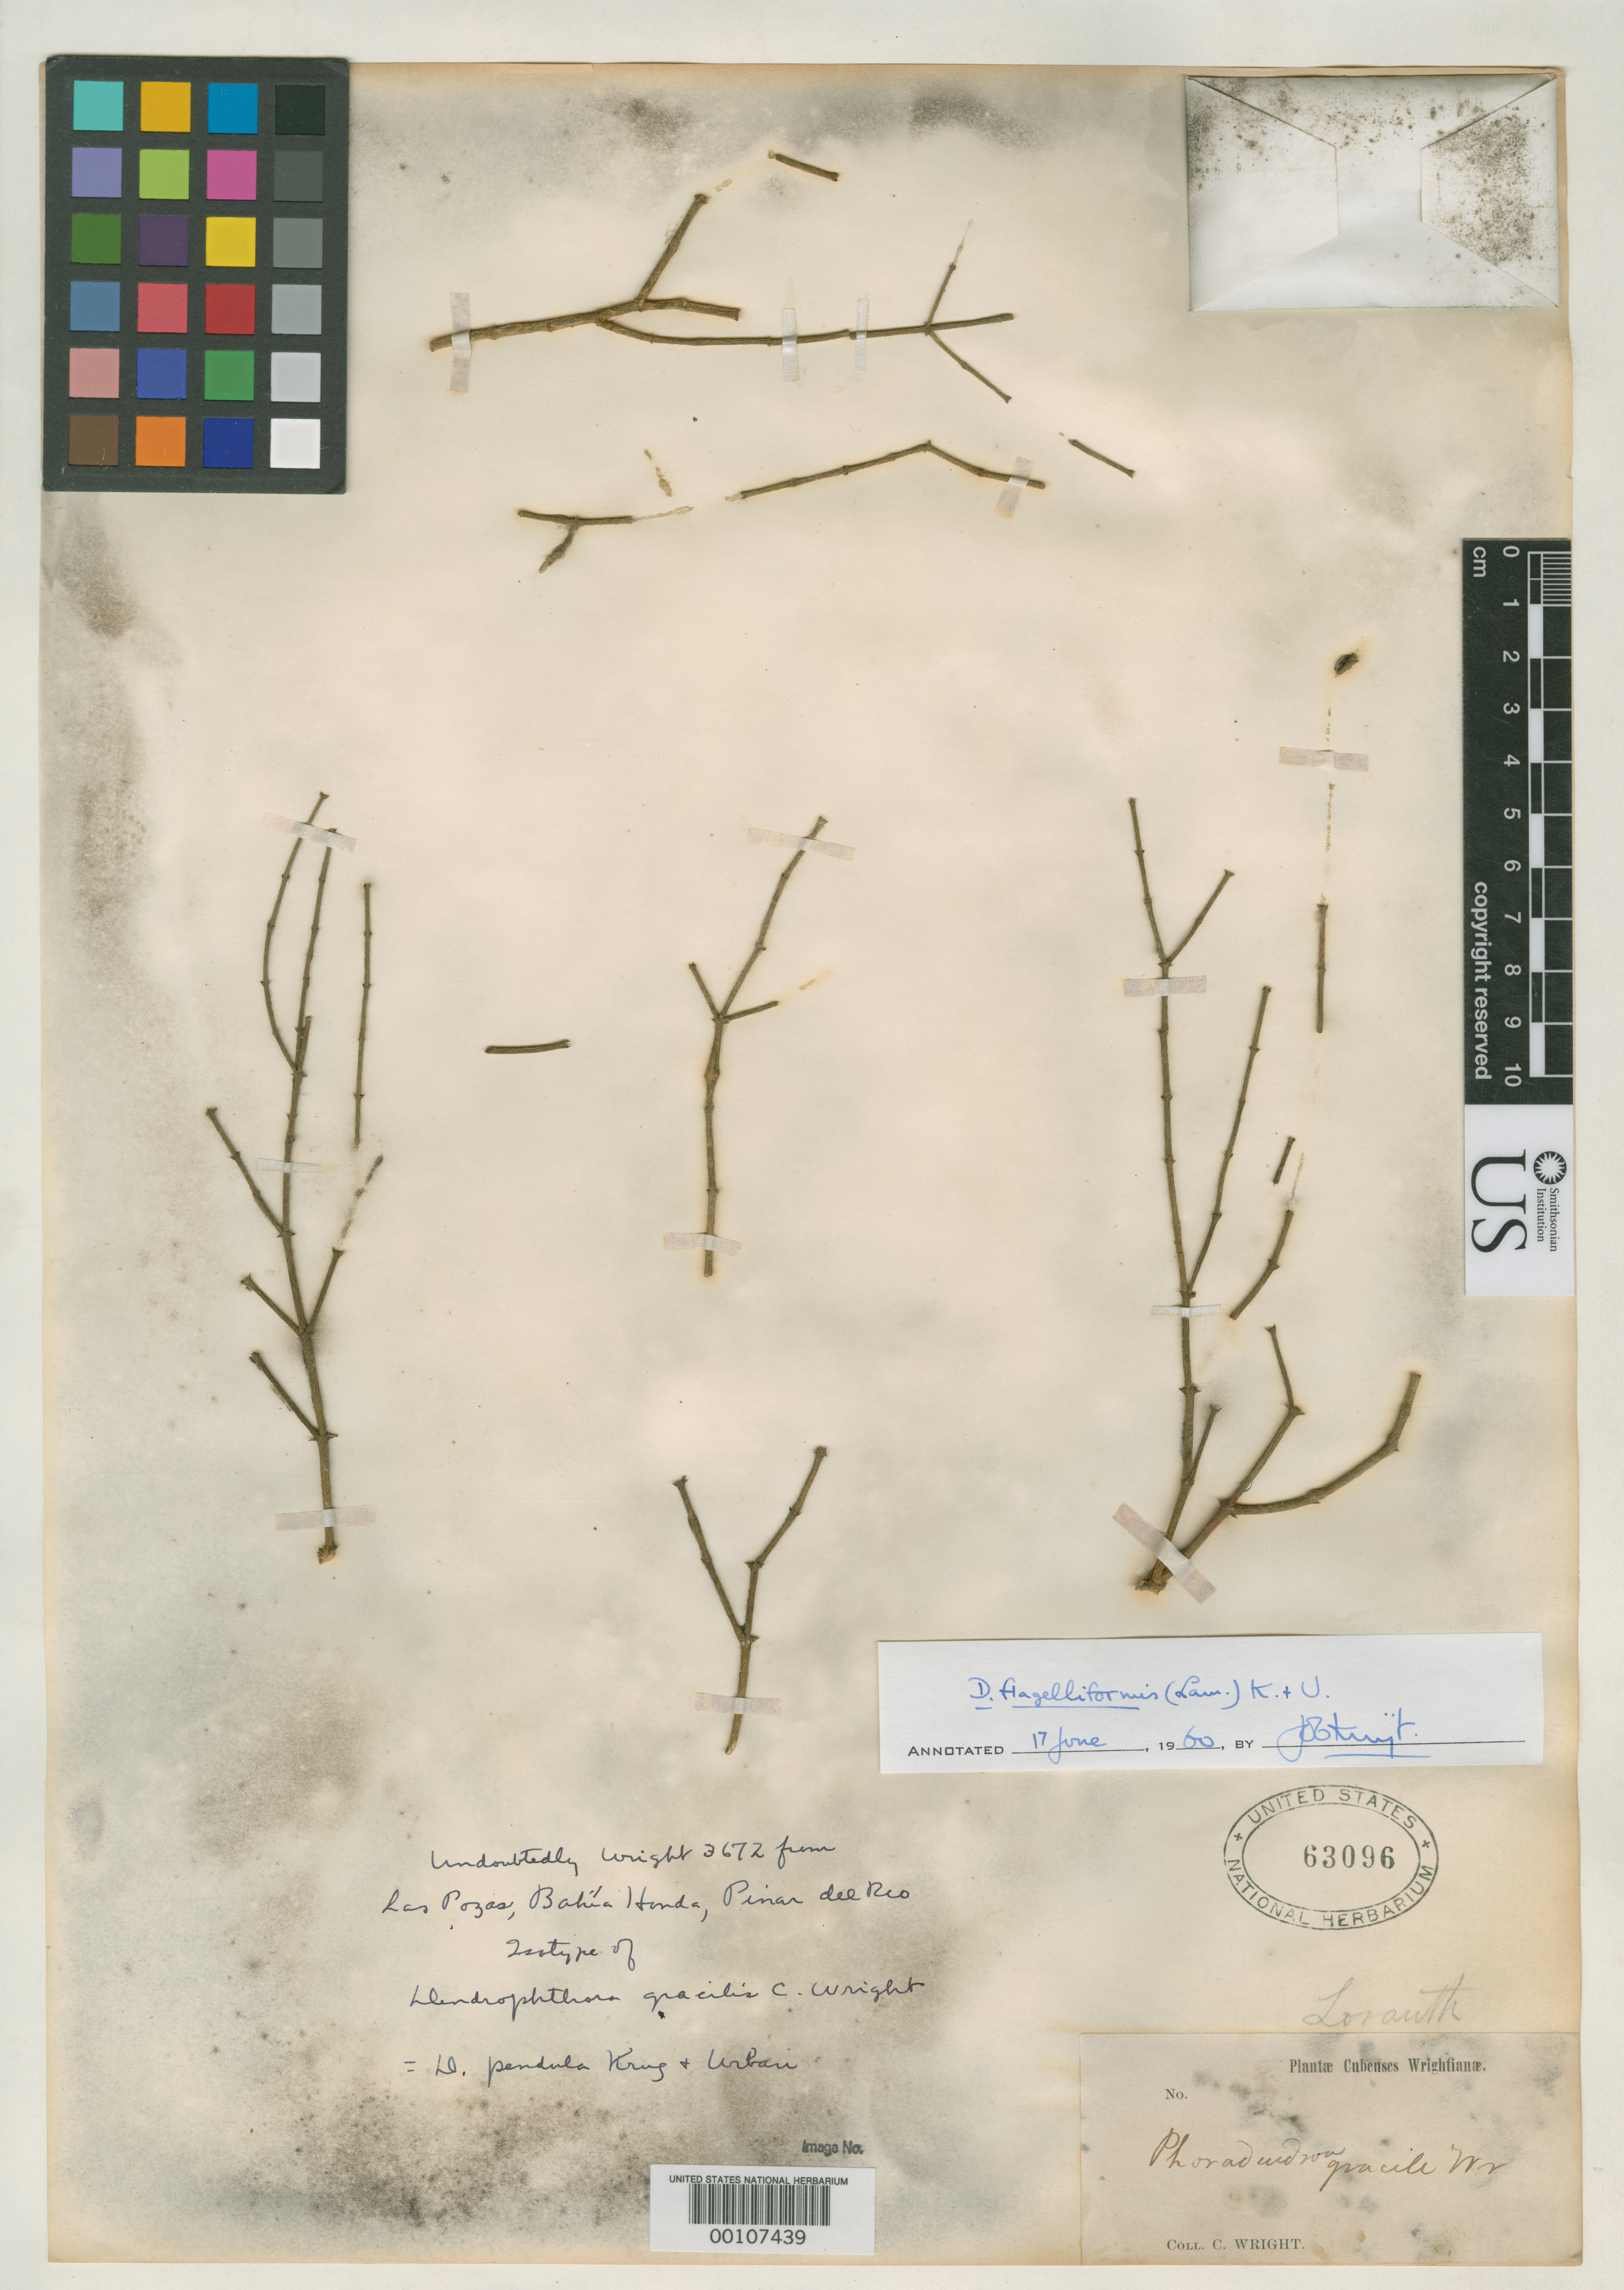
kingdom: Plantae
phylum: Tracheophyta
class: Magnoliopsida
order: Santalales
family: Viscaceae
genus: Dendrophthora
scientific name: Dendrophthora gracilis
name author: C. Wright in Sauvalle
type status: Isotype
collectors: C. Wright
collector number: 3672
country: Cuba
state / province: Pinar del Río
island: Greater Antilles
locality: Bahia Honda, las Pozas.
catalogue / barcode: US 63096